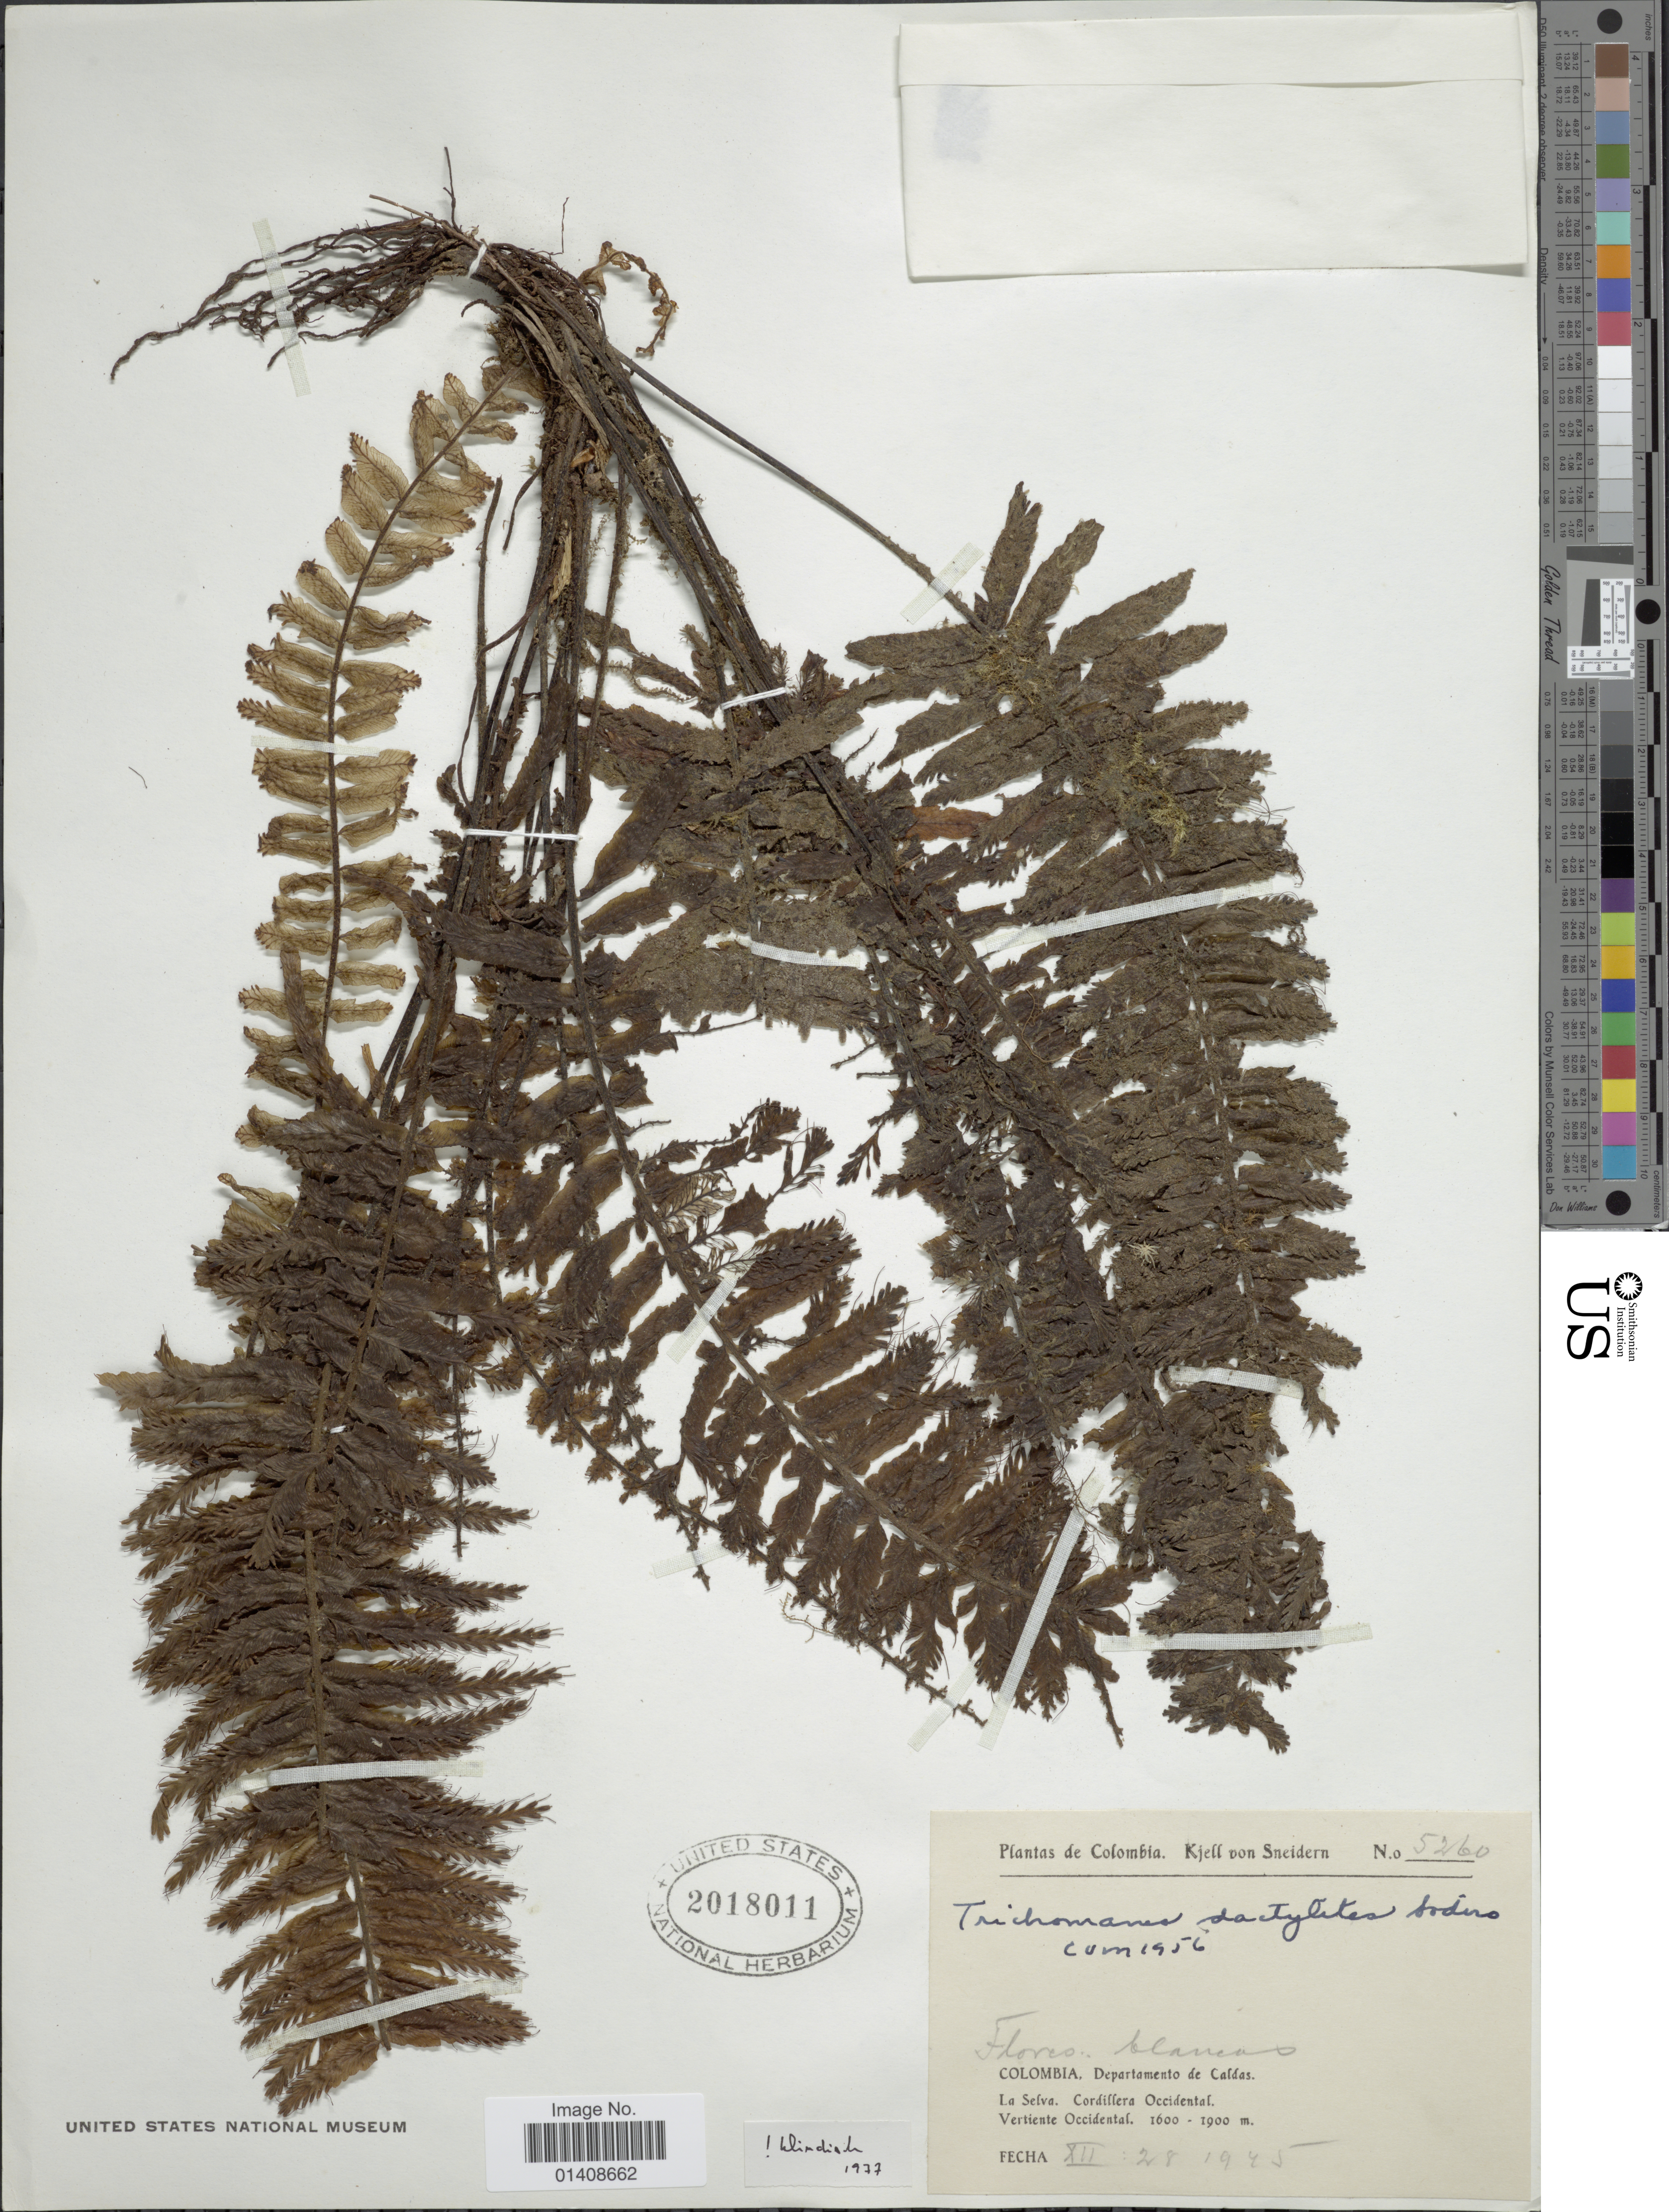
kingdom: Plantae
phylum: Tracheophyta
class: Polypodiopsida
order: Hymenophyllales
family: Hymenophyllaceae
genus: Trichomanes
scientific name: Trichomanes dactylites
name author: Sodiro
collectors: K. von Sneidern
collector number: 5260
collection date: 1945-12-28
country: Colombia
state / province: Caldas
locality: Departamento de Caldas. La Selva, Cordillera Occidental, Vertiente Occidental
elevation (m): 1600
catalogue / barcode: US 2018011